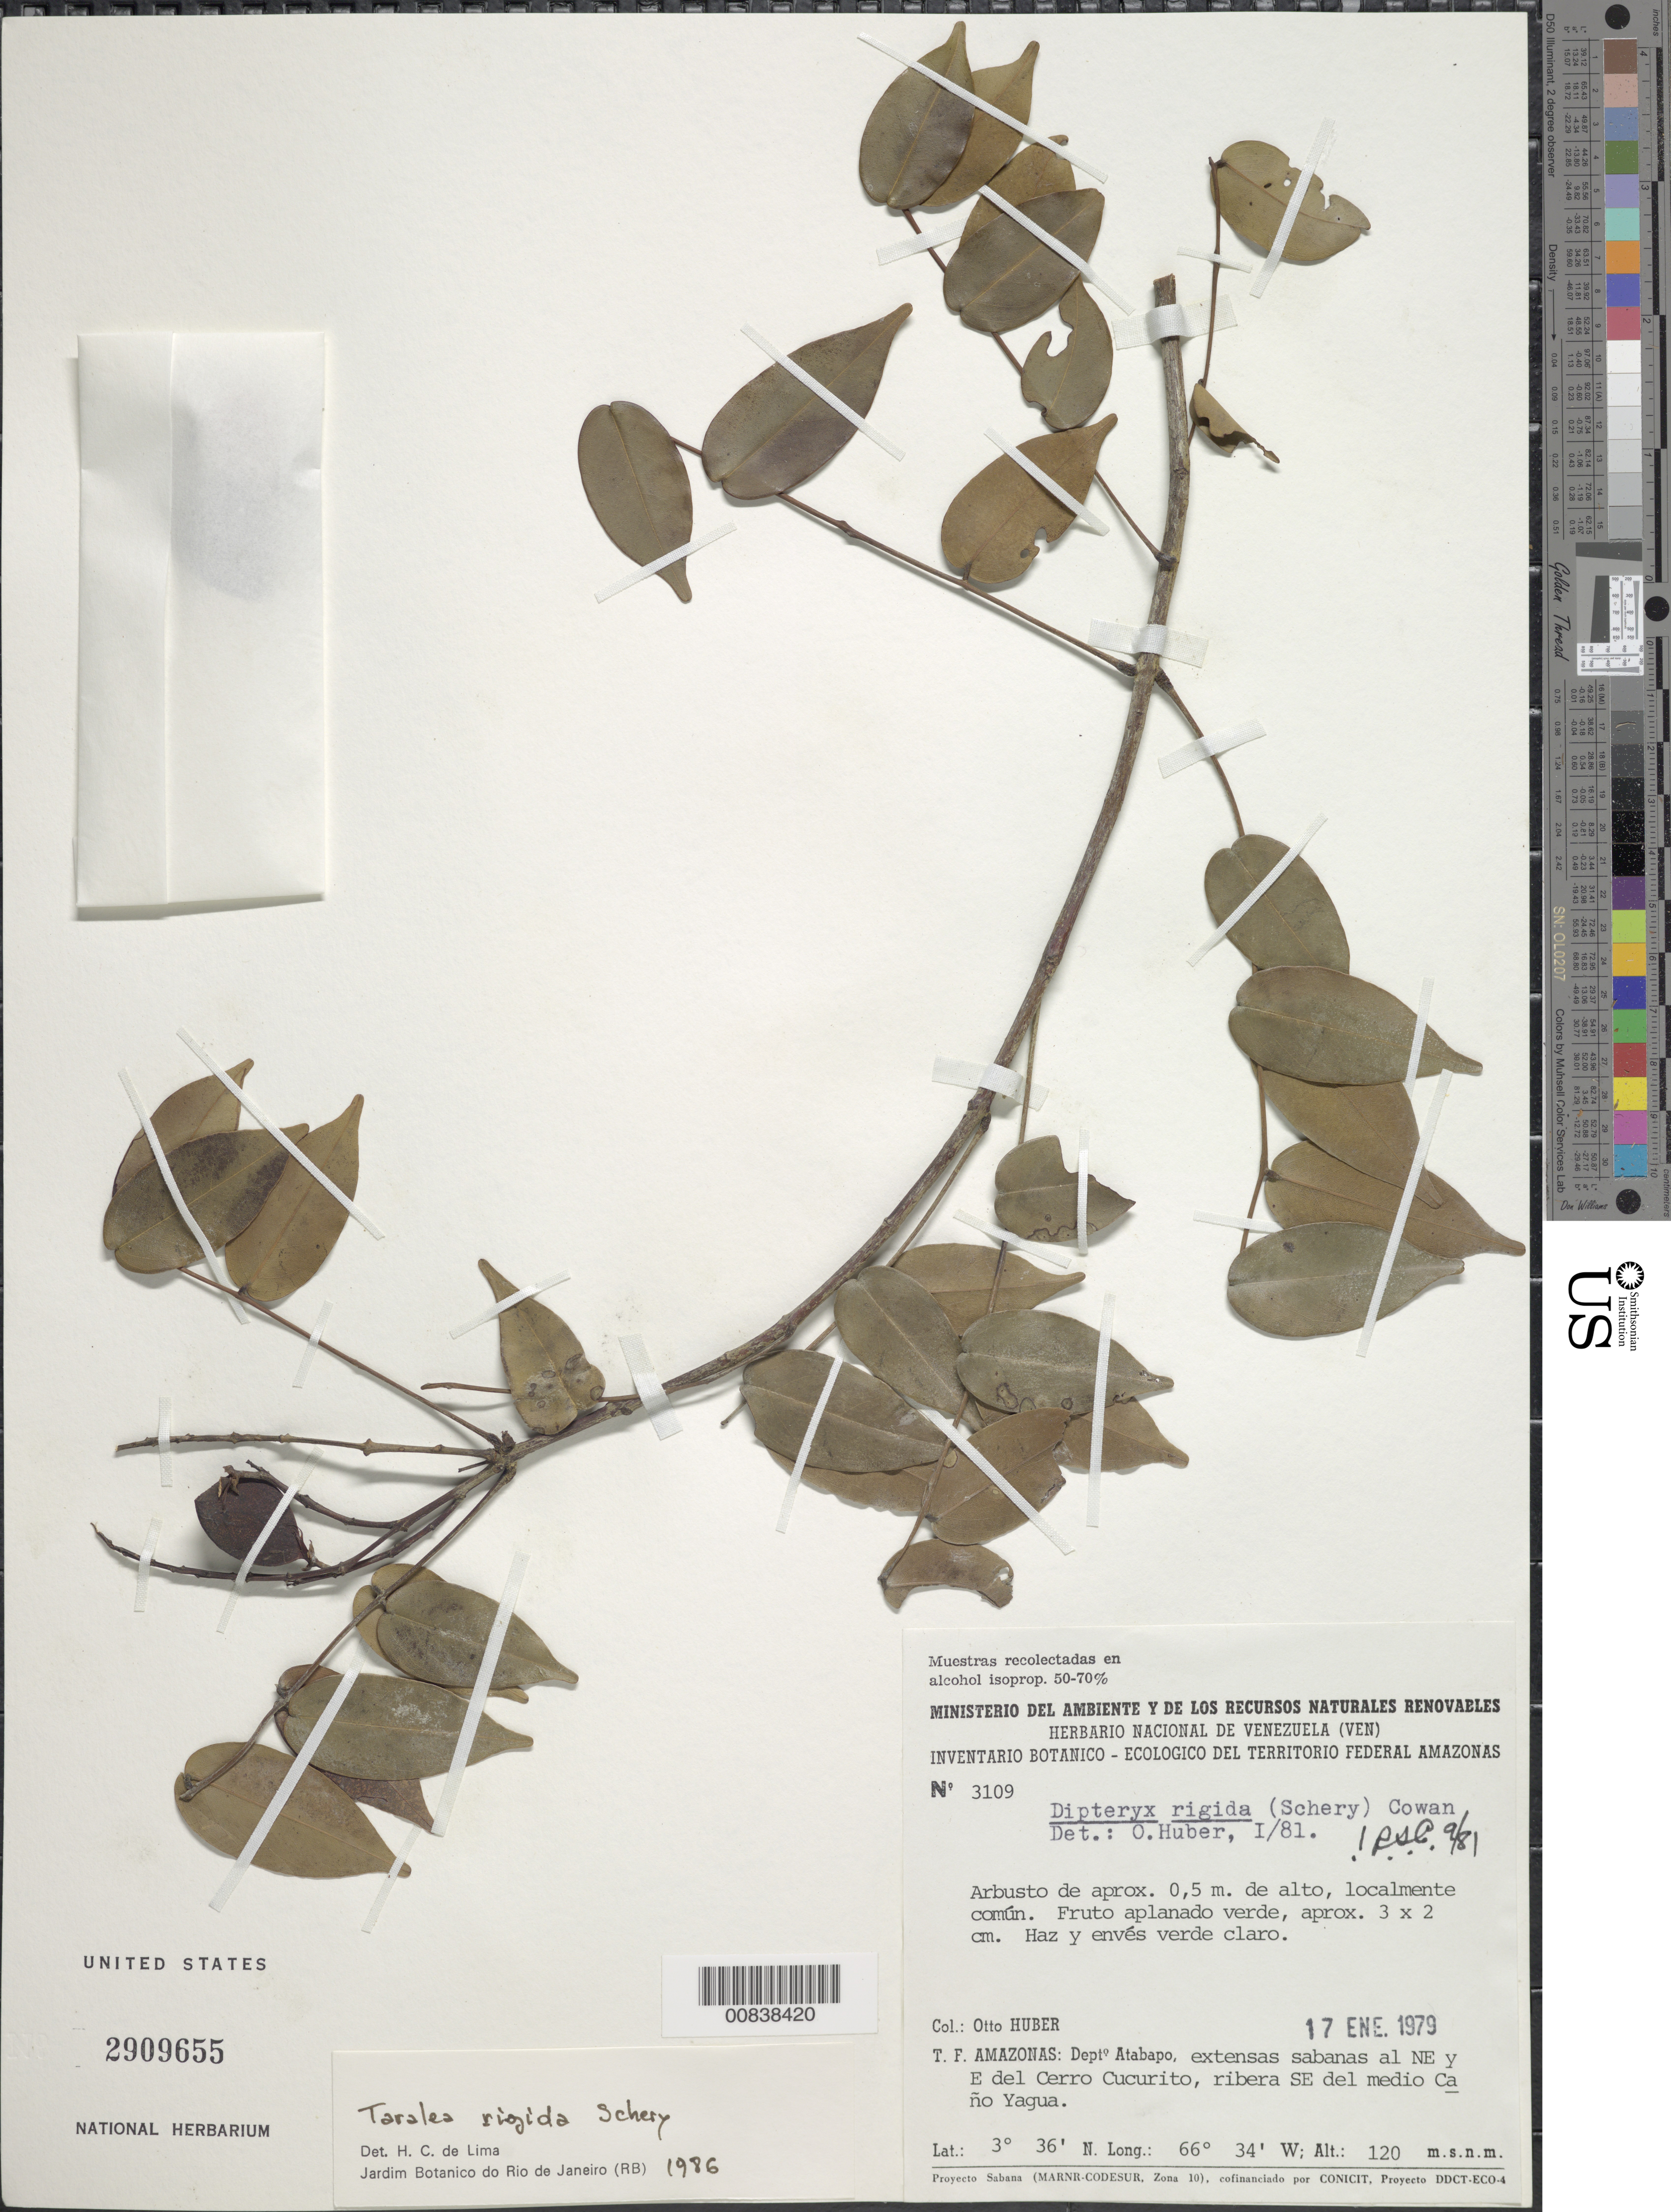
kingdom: Plantae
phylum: Tracheophyta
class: Magnoliopsida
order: Fabales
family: Fabaceae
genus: Taralea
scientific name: Taralea rigida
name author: Schery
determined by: Lima, H. C. de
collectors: O. Huber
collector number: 3109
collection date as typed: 17-Jan-79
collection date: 1979-01-17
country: Venezuela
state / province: Amazonas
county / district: Atabapo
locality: Cerro Cucurito, al NE y E, SE del Medio Caño Yagua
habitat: Extensas sabanas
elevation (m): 120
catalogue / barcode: US 2909655